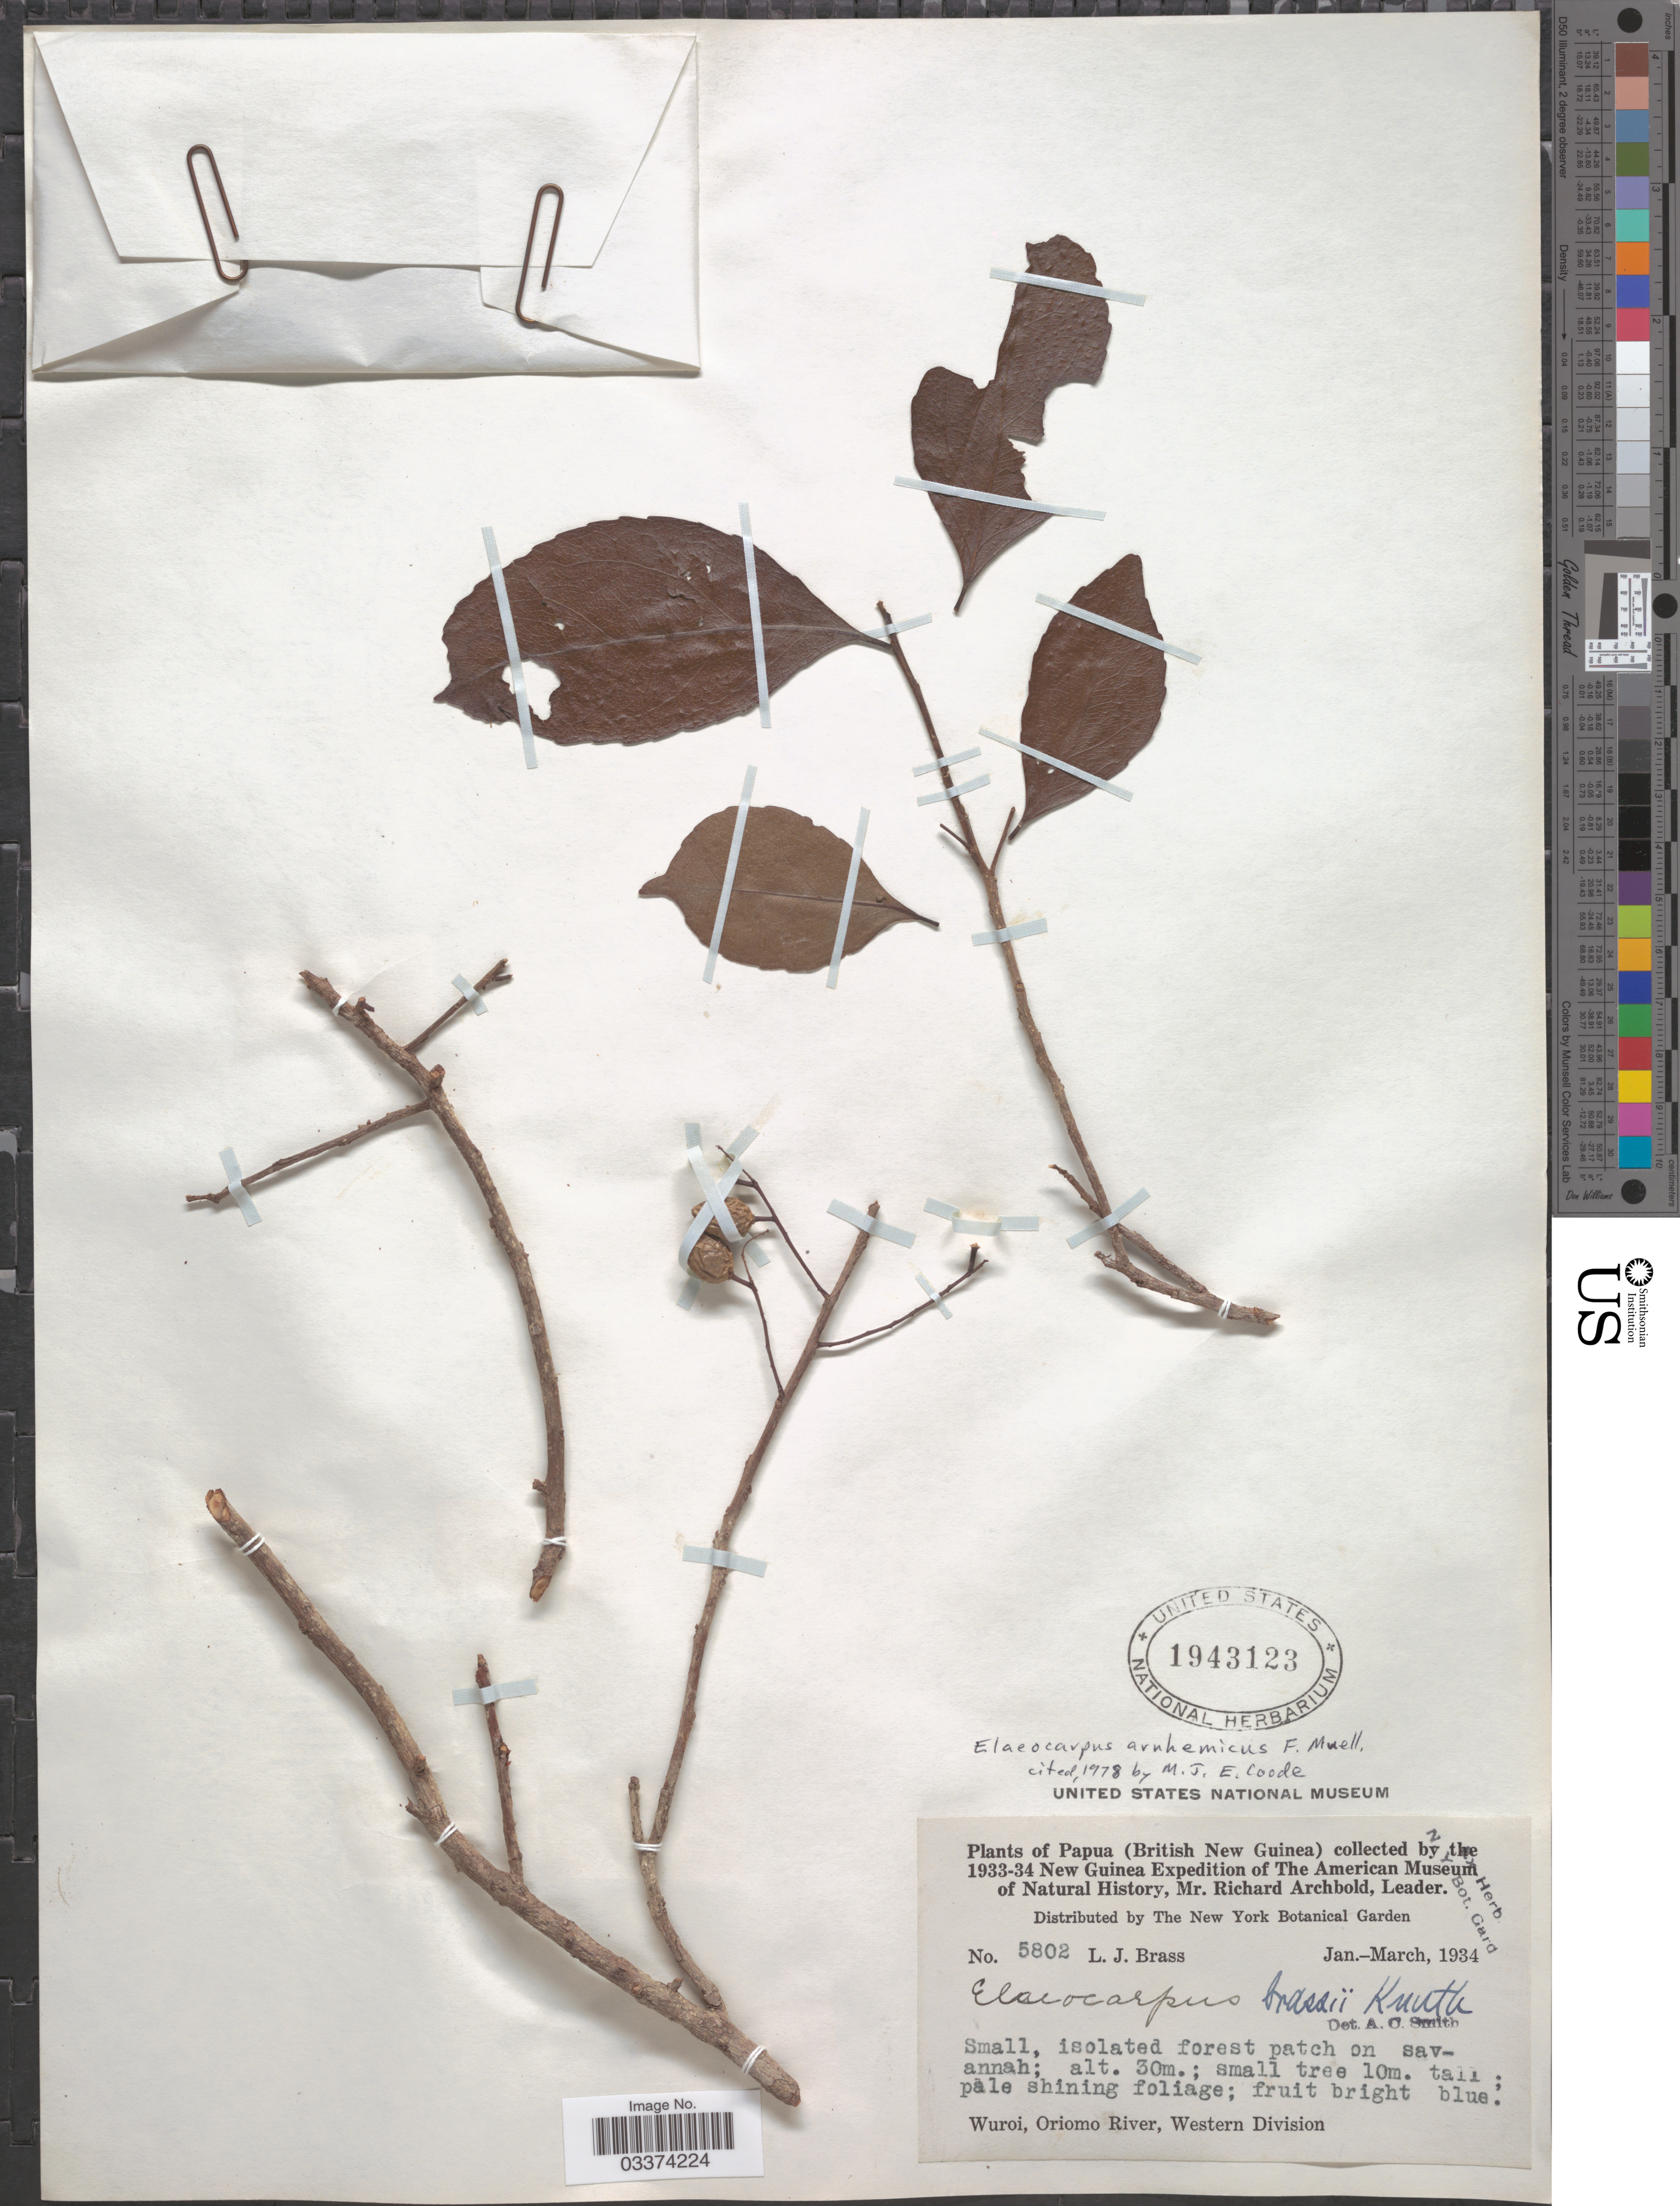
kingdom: Plantae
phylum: Tracheophyta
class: Magnoliopsida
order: Oxalidales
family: Elaeocarpaceae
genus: Elaeocarpus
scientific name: Elaeocarpus arnhemicus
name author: F. Muell.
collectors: L. J. Brass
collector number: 5802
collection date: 1934-01/1934-03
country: Papua New Guinea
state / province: Manus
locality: Papua (British New Guinea). Wuroi, Oriomo River, Western Division.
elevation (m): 30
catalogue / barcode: US 1943123